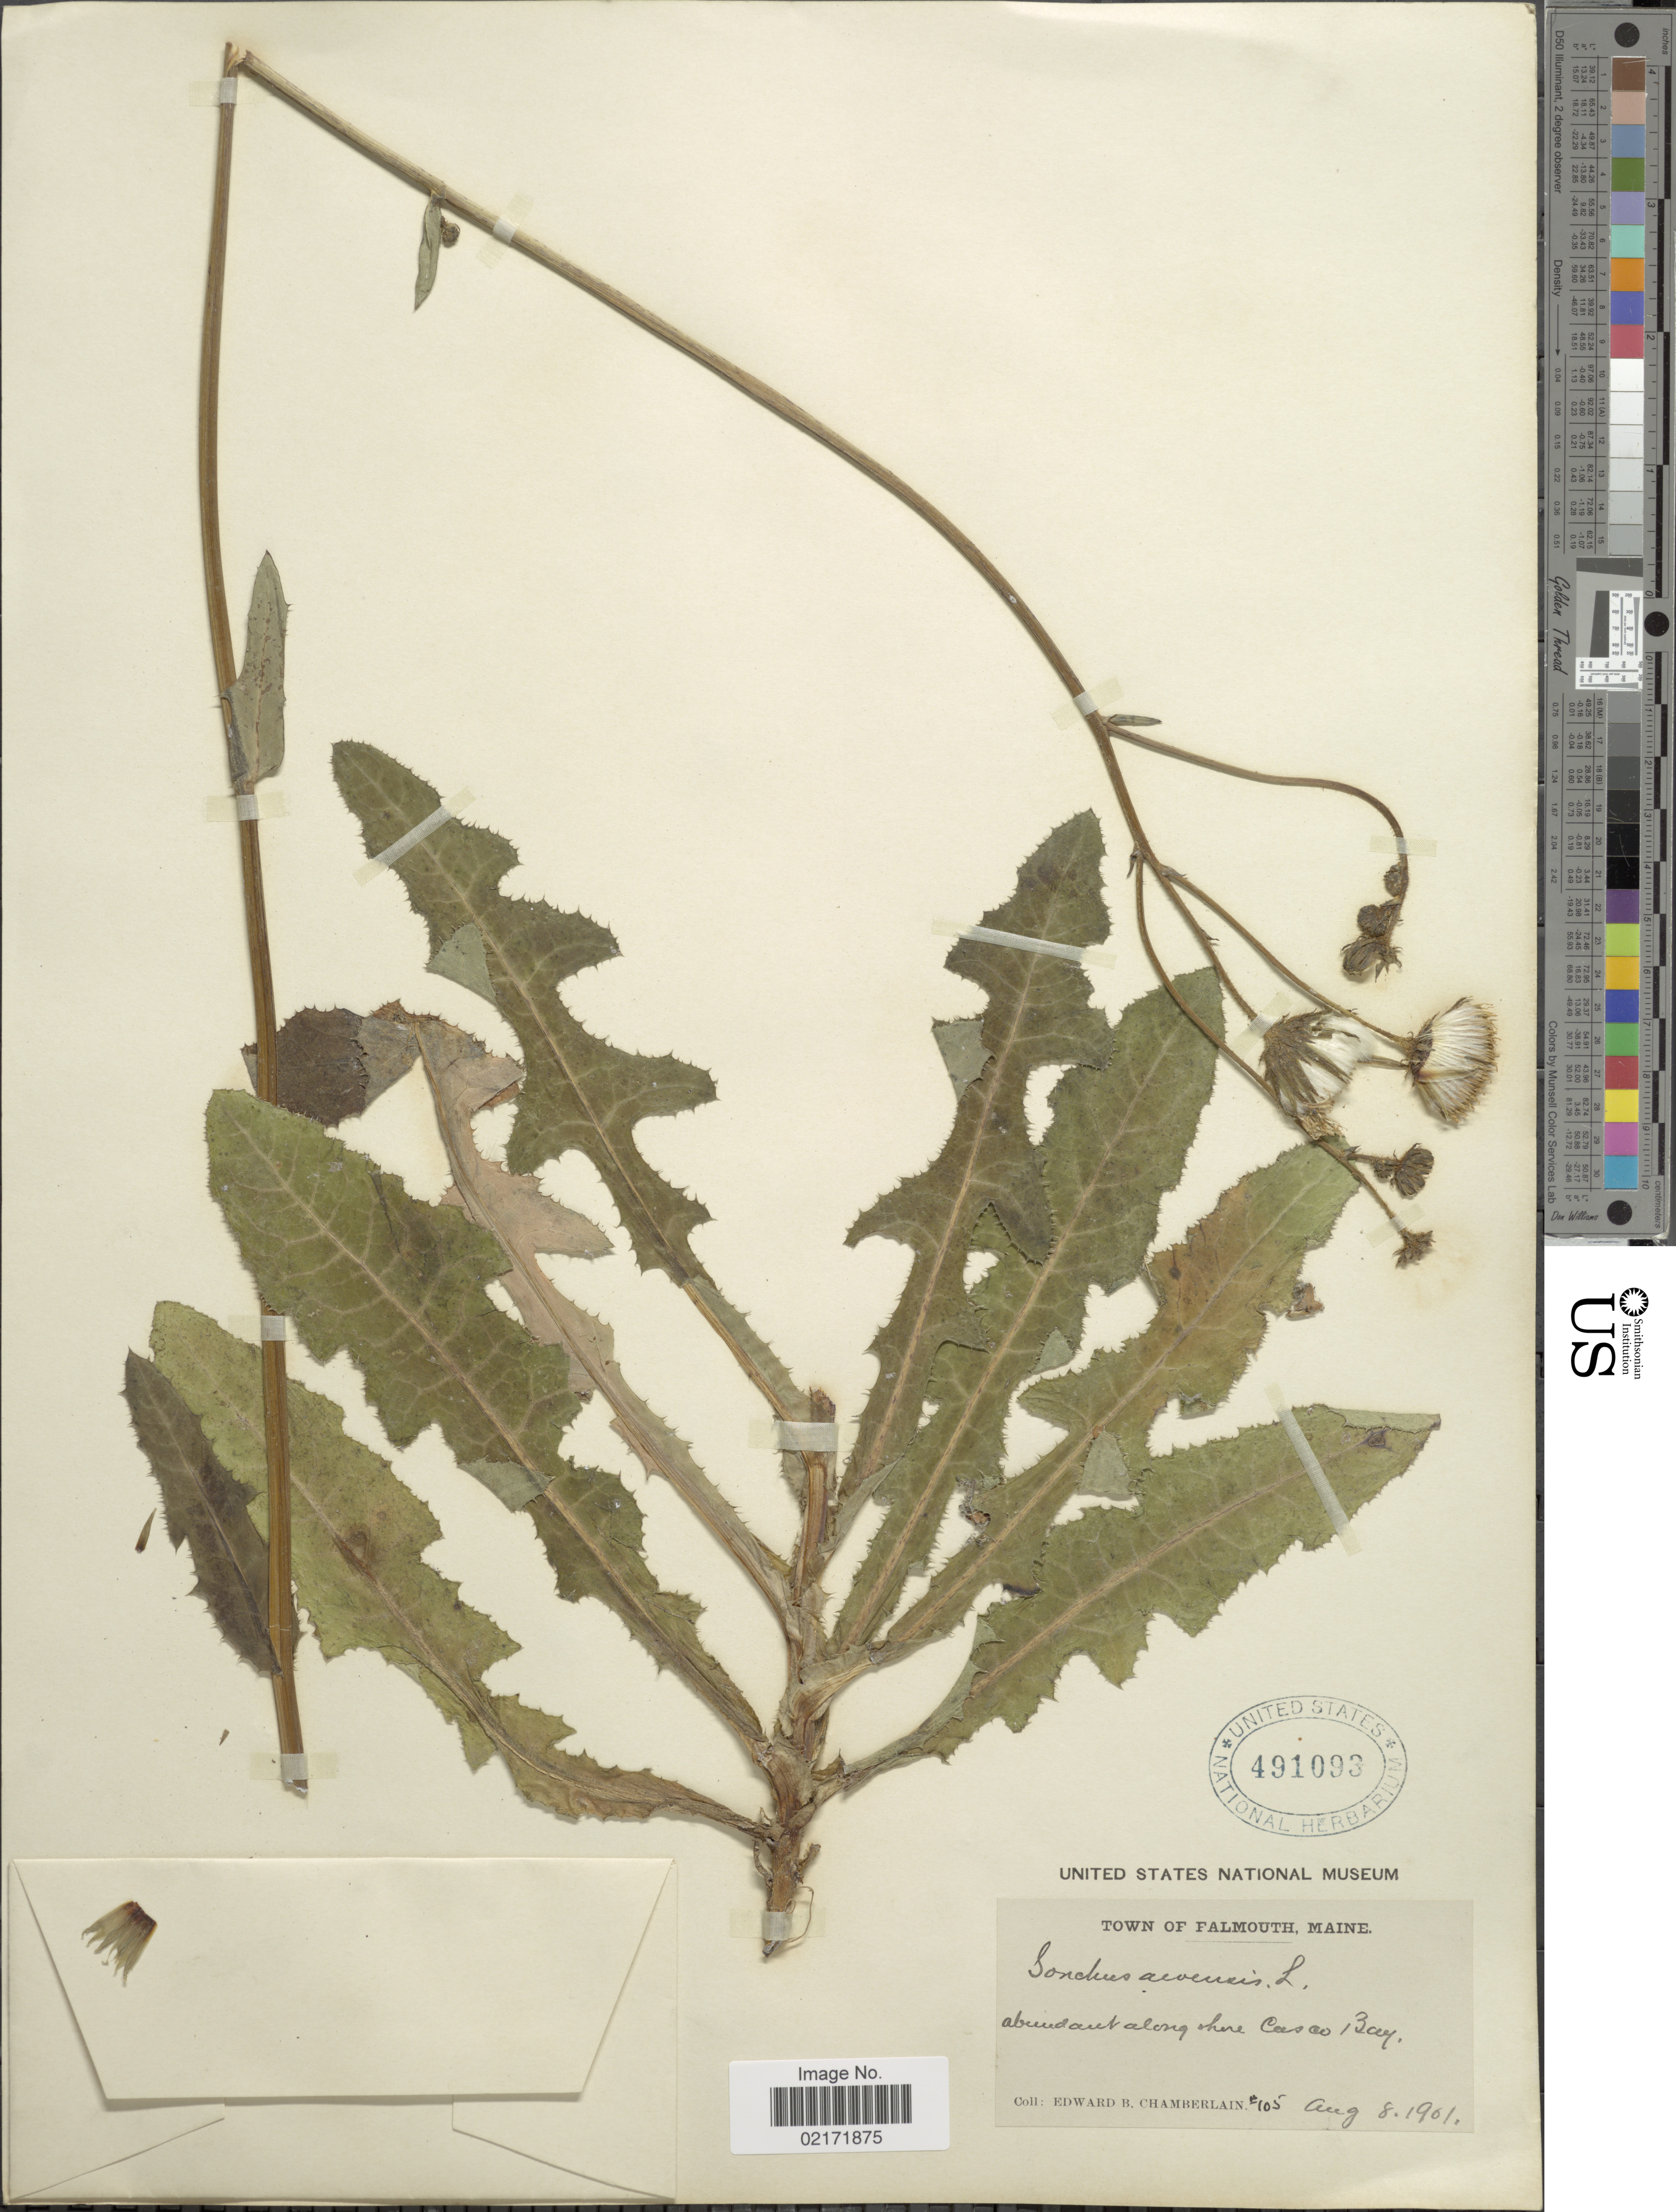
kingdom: Plantae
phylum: Tracheophyta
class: Magnoliopsida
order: Asterales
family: Asteraceae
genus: Sonchus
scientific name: Sonchus arvensis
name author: L.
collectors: E. Chamberlain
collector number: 105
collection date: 1901-08-08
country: United States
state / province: Maine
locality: Town of Falmouth, abundant along shore Casco Bay.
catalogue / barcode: US 491093